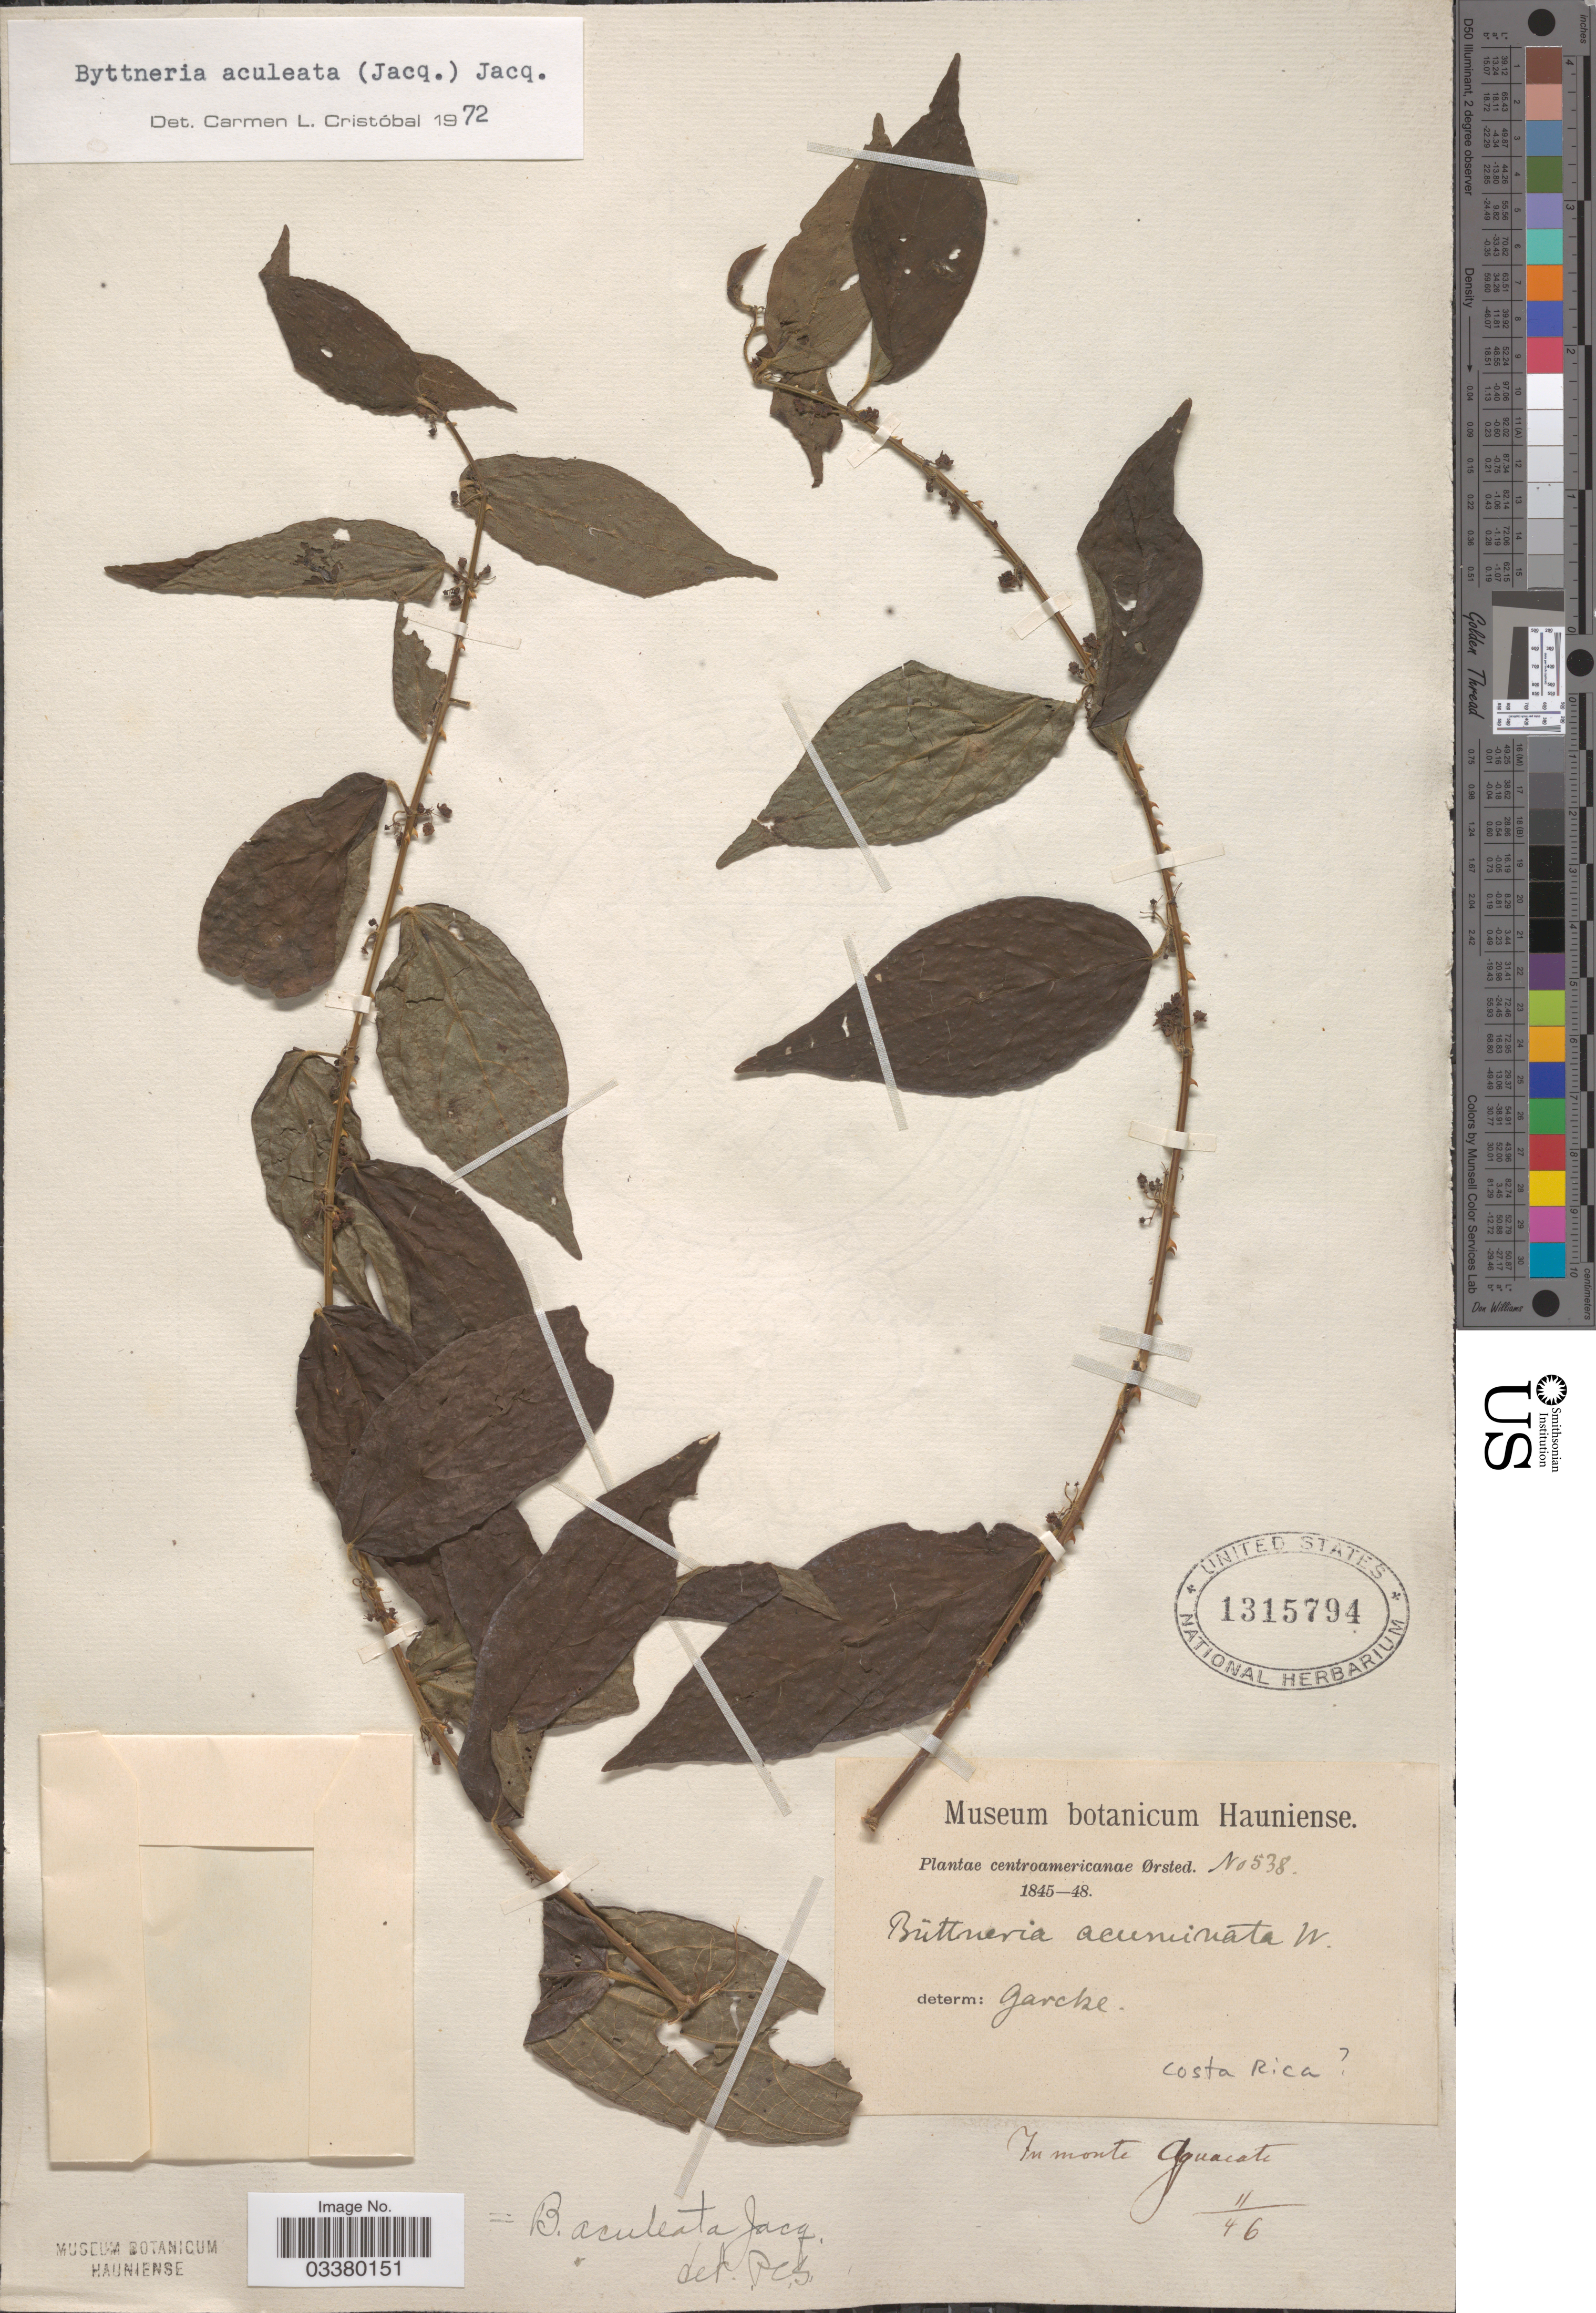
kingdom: Plantae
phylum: Tracheophyta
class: Magnoliopsida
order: Malvales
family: Malvaceae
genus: Byttneria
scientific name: Byttneria aculeata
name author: (Jacq.) Jacq.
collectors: Ørsted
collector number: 538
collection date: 1846-11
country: Costa Rica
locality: In monte Aguacate.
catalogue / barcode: US 1315794